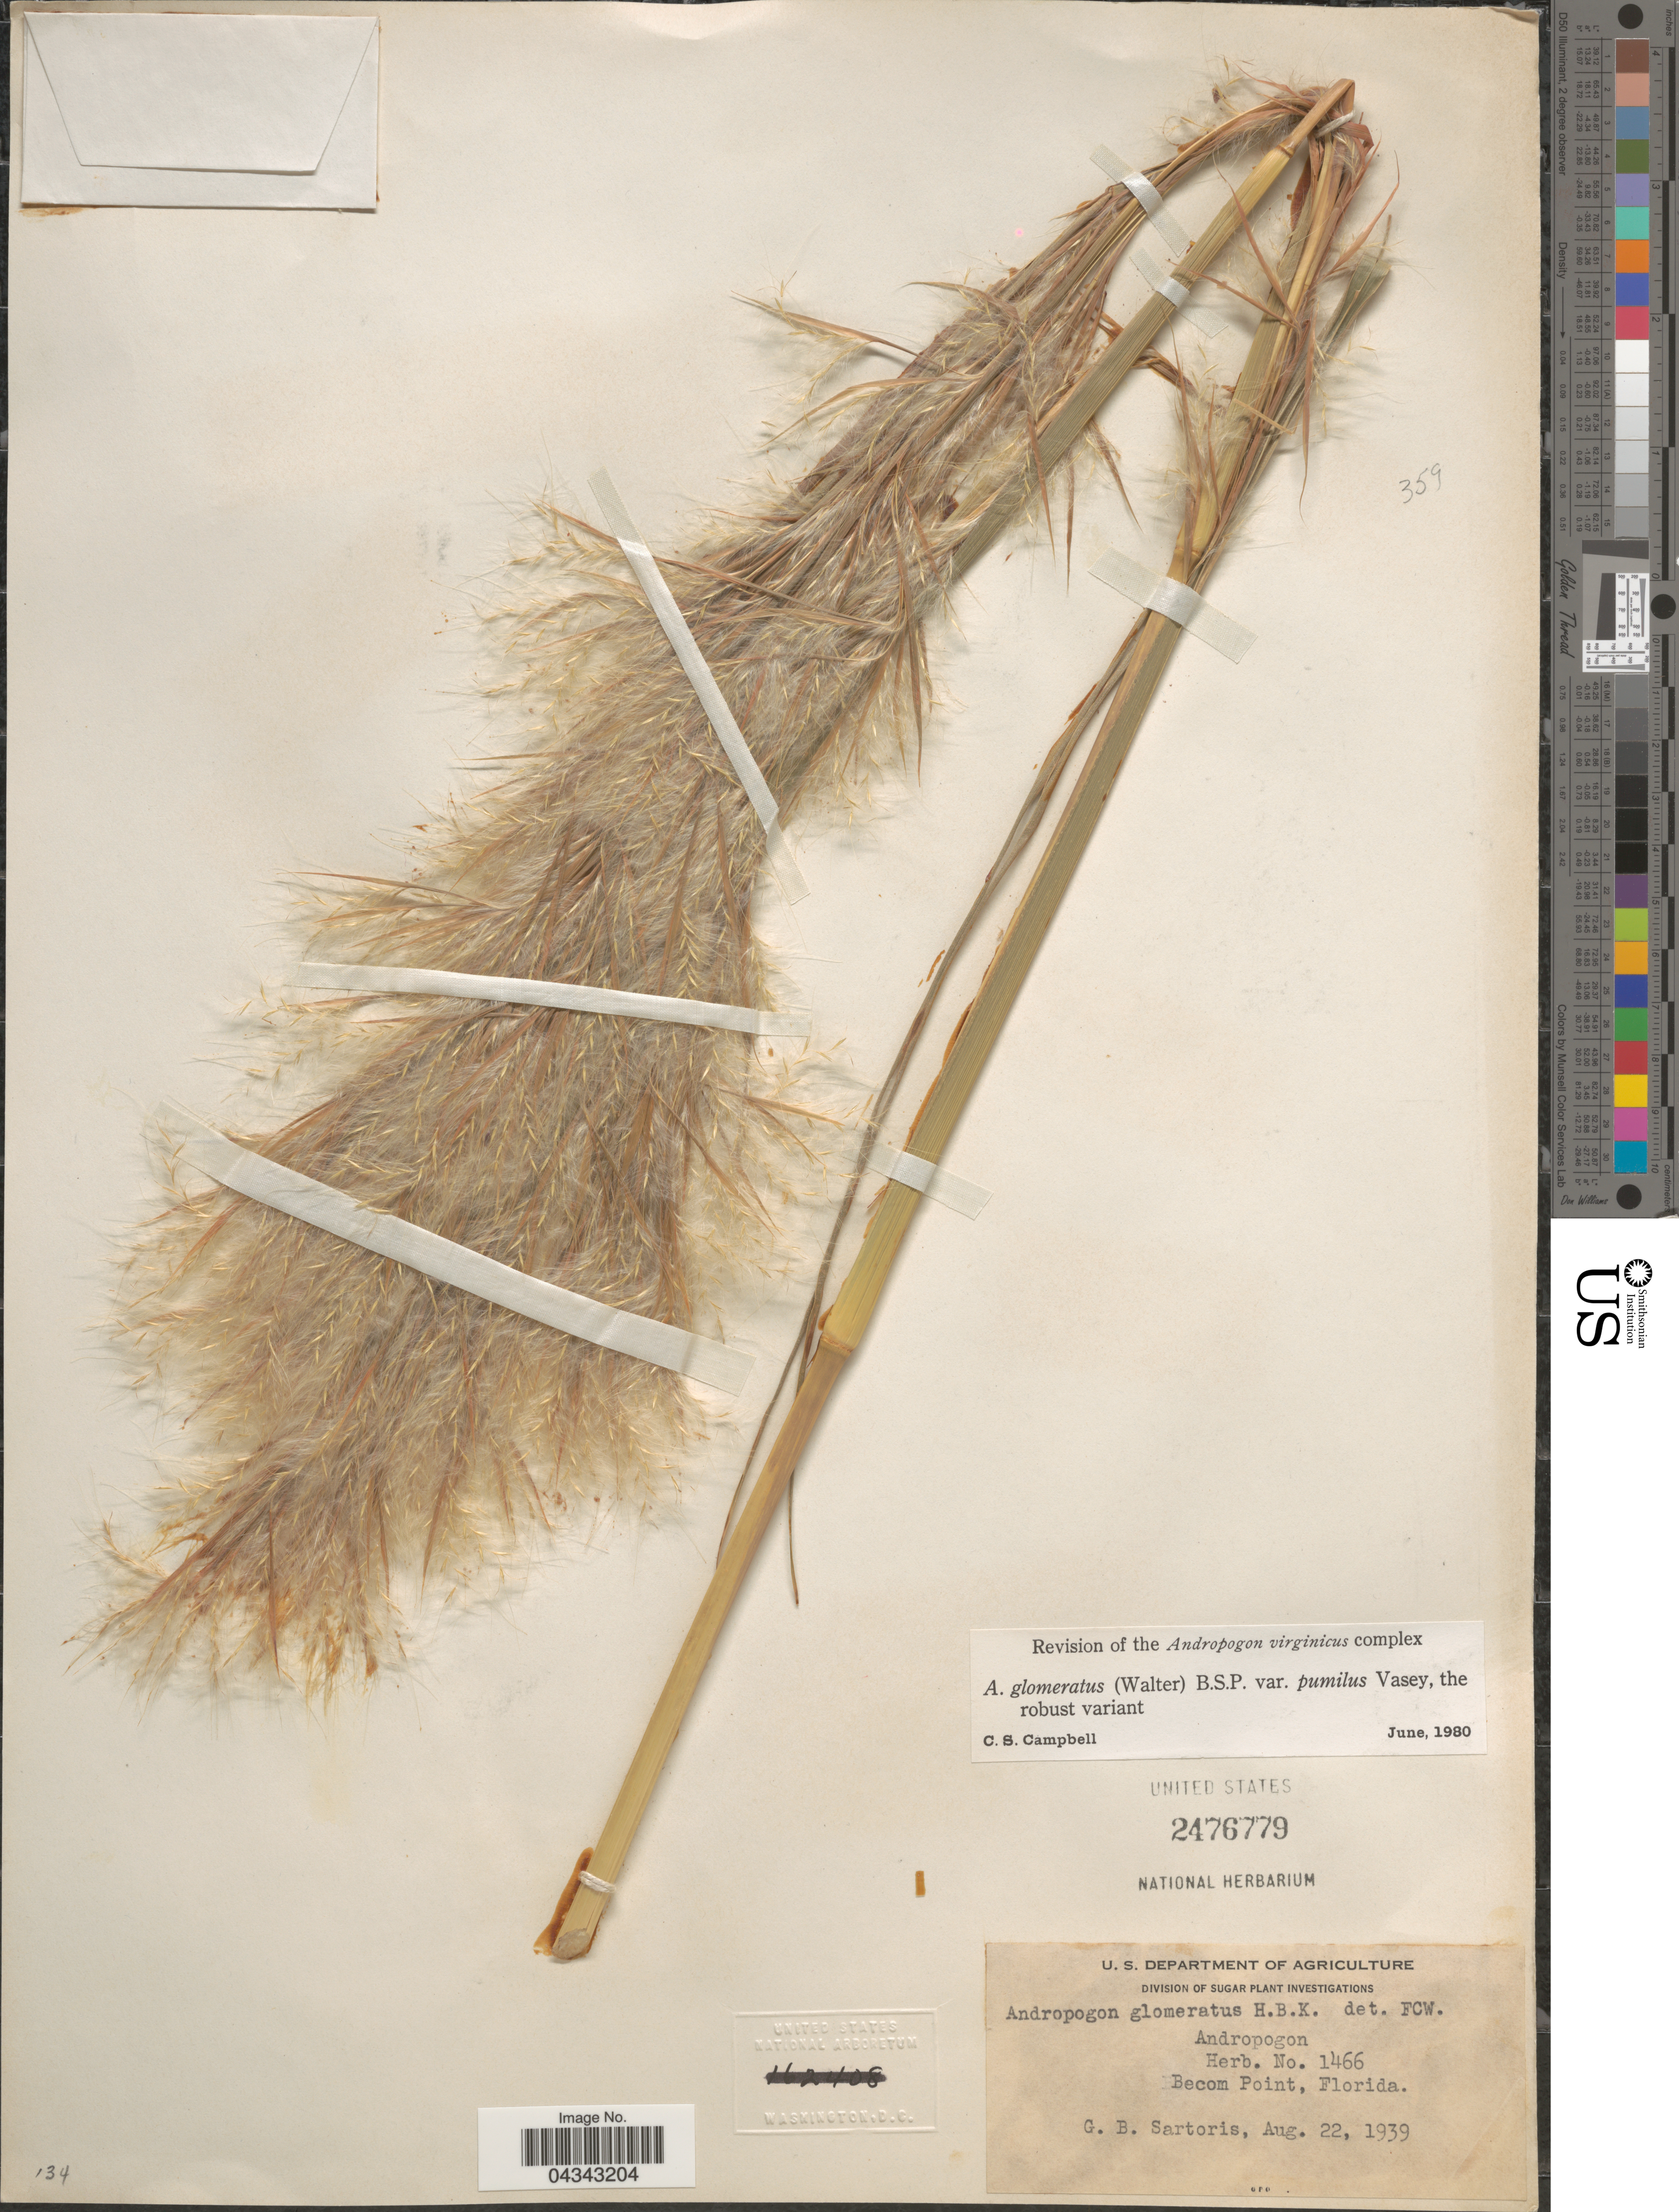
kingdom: Plantae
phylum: Tracheophyta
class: Liliopsida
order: Poales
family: Poaceae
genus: Andropogon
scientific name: Andropogon glomeratus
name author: (Walter) Britton, Stearns & Poggenb.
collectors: G. Sartoris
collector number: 1466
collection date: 1939-08-22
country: United States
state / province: Florida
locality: Becom Point.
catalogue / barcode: US 2476779